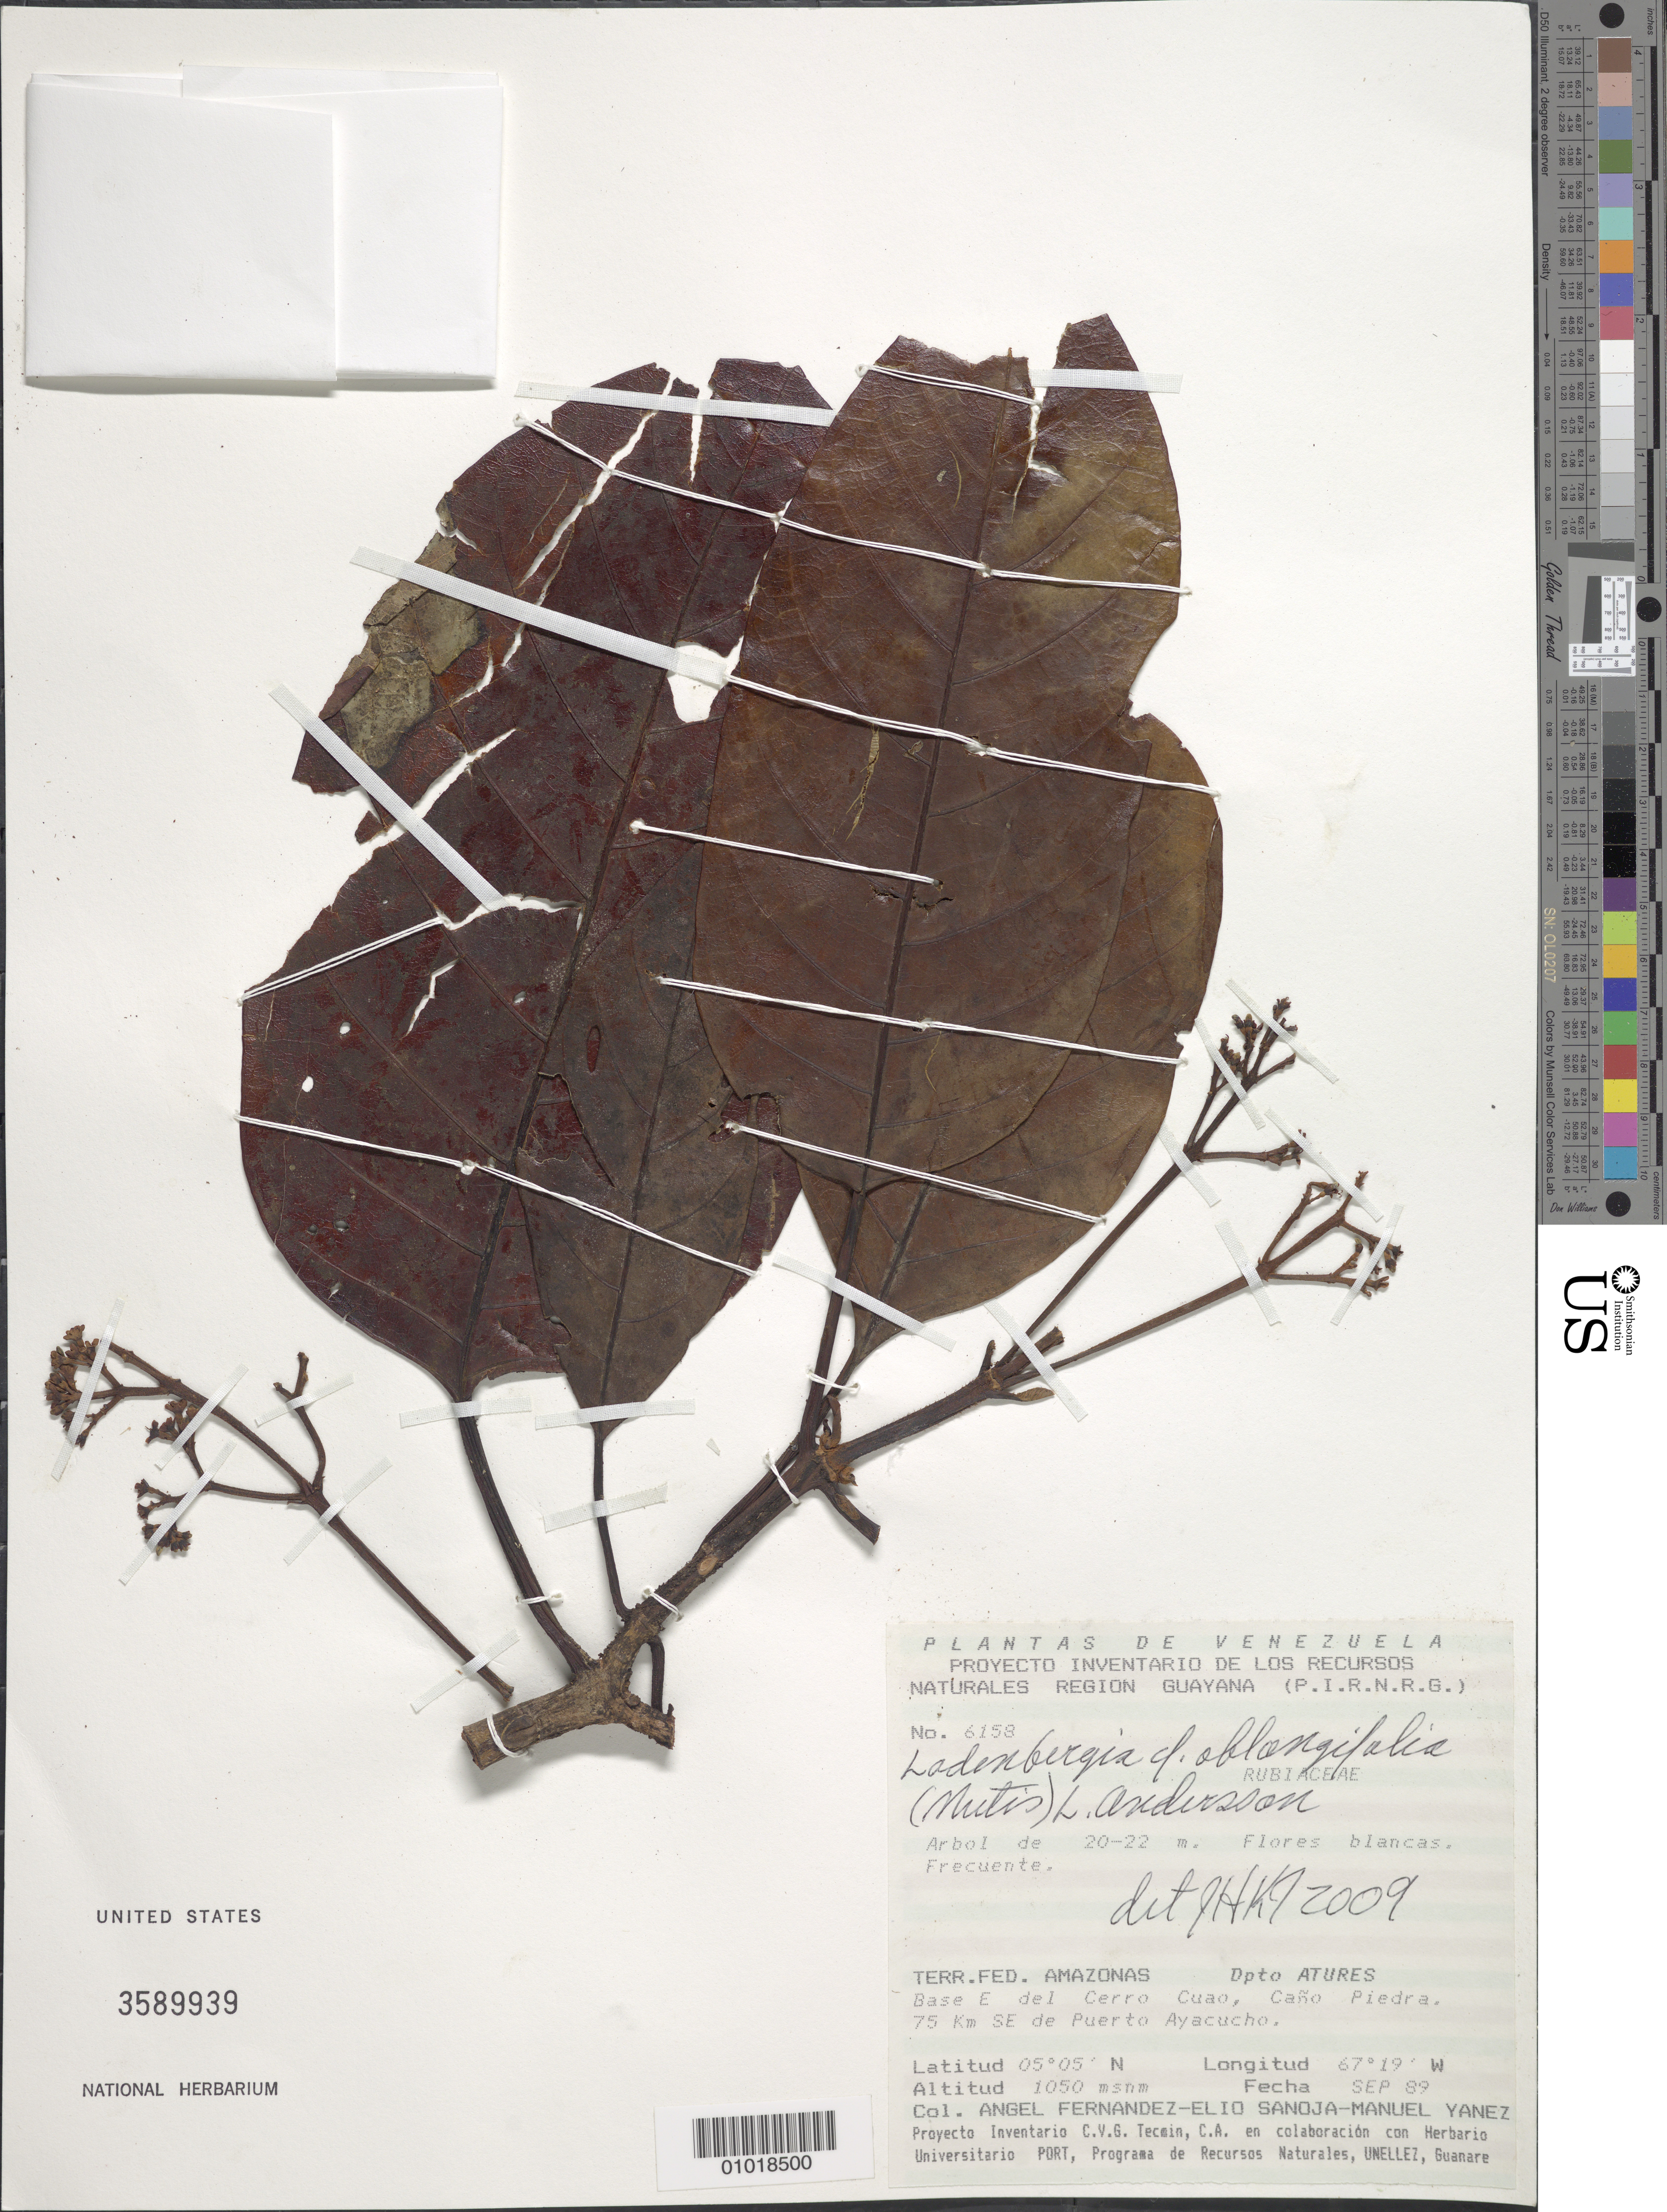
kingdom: Plantae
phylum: Tracheophyta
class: Magnoliopsida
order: Gentianales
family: Rubiaceae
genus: Ladenbergia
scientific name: Ladenbergia oblongifolia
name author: (Mutis) L. Andersson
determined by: Kirkbride, J. H.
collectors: A. Fernández, E. Sanoja & M. Yanez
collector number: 6158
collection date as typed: Sep-89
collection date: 1989-09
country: Venezuela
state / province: Amazonas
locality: Base E del Cerro Cuao, Cano Piedra. 75 km SE de Puerto Ayacucho.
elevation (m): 1050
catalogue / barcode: US 3589939